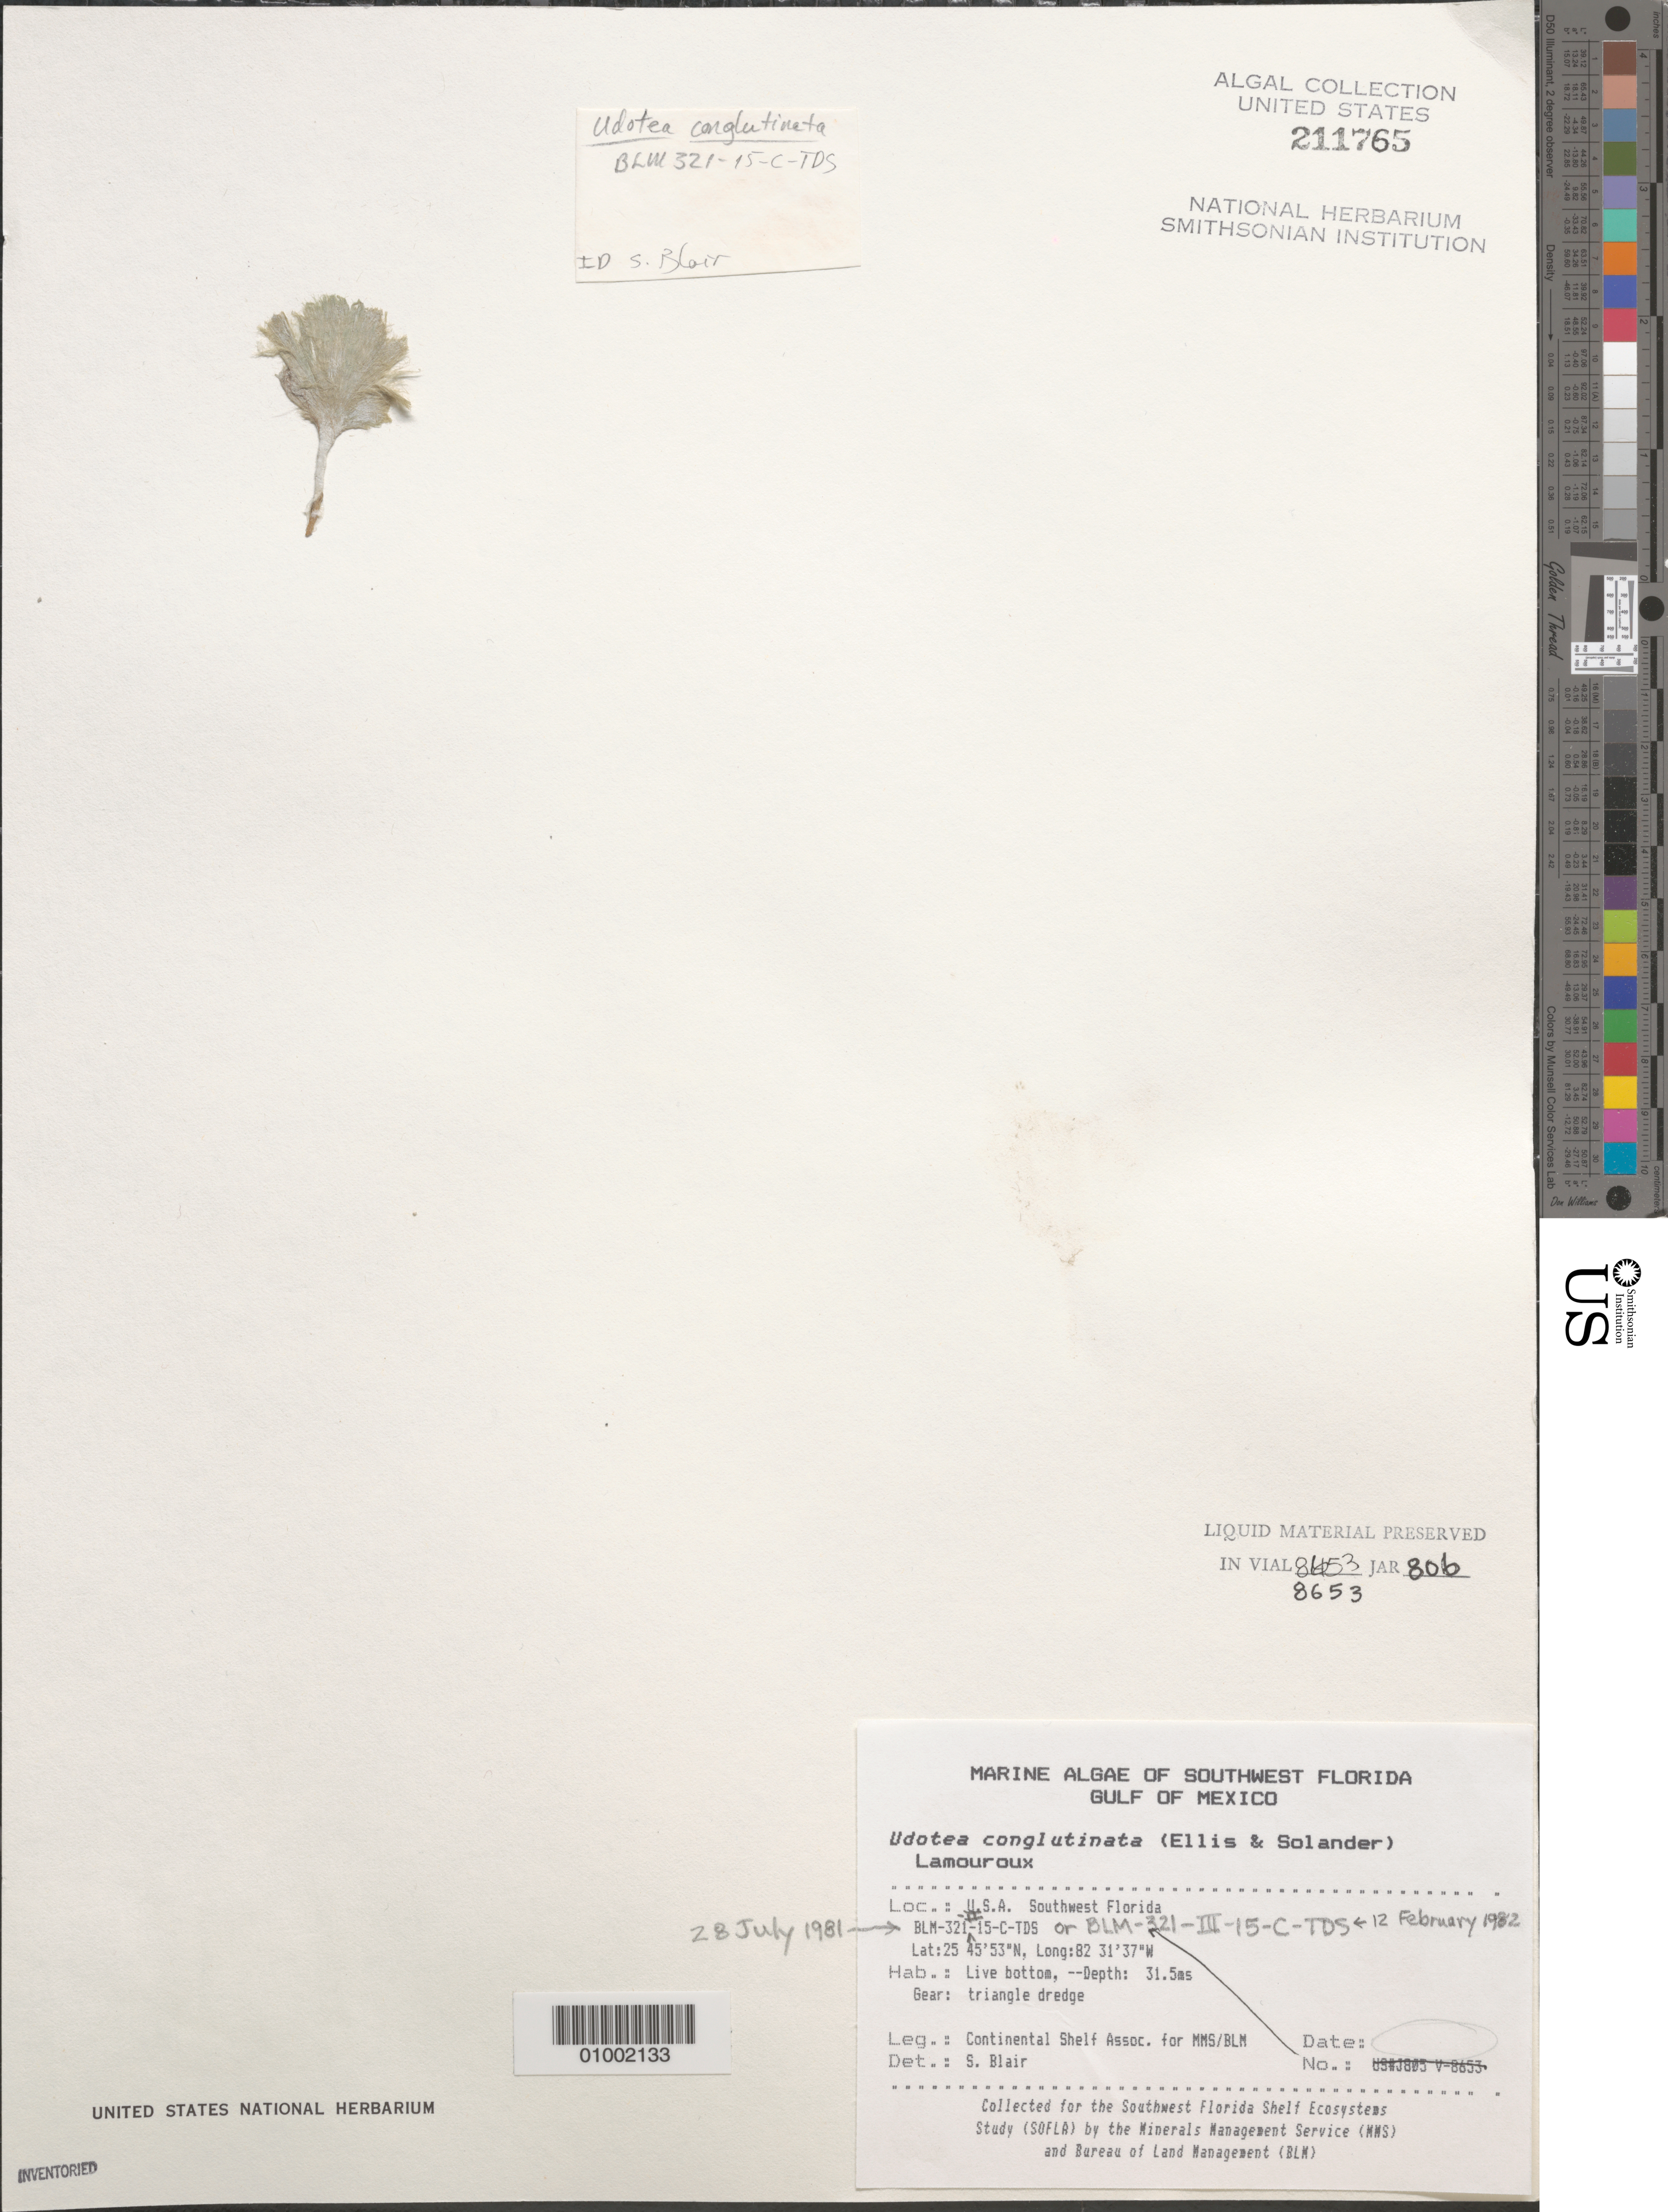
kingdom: Plantae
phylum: Chlorophyta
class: Ulvophyceae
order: Bryopsidales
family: Udoteaceae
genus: Udotea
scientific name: Udotea conglutinata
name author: (Ellis & Sol.) J.V.Lamouroux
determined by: Blair, S. M.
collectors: Continental Shelf Associates for the MMS/BLM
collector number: BLM-321-II-15-C-TDS or BLM-321-III-15-C-TDS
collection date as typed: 28 Jul 1981 or 12 Feb 1982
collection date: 1981-07-28 or 1982-02-12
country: United States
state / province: Florida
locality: Gulf of Mexico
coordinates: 25 45'53"N, 82 31'37"W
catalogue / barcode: US 211765